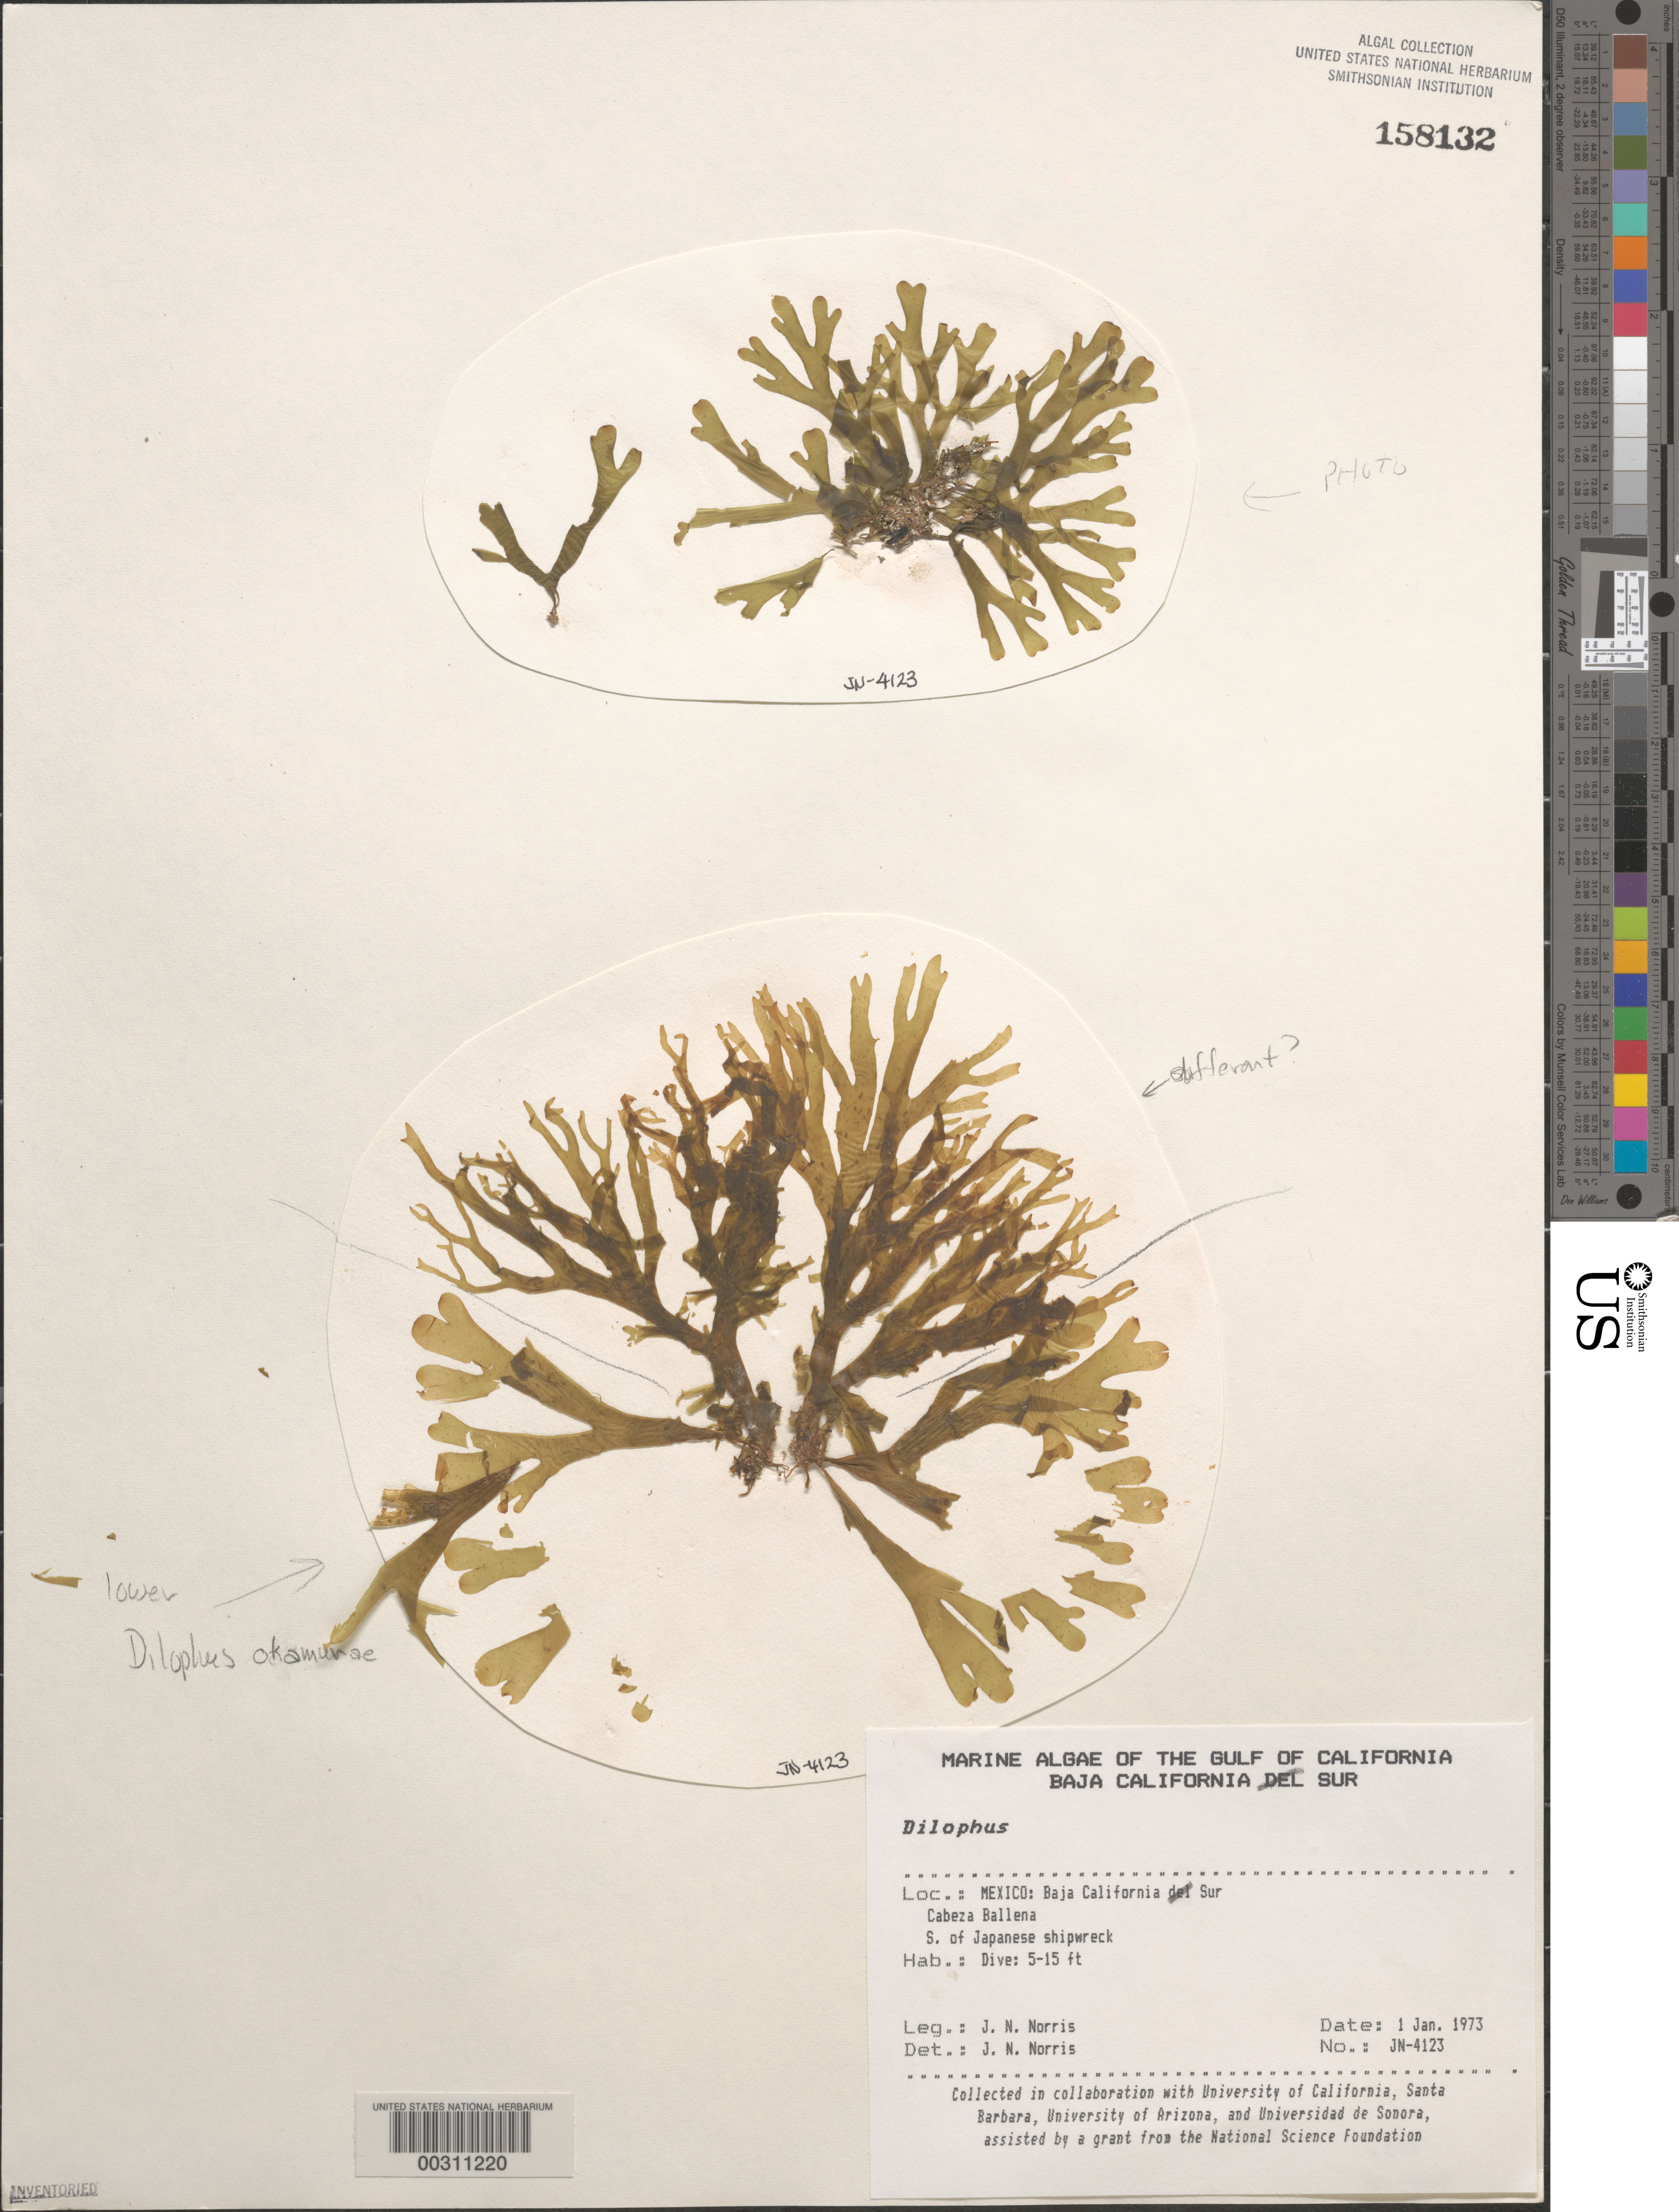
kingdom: Chromista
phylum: Ochrophyta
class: Phaeophyceae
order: Dictyotales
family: Dictyotaceae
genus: Dictyota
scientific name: Dictyota sp.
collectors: J. N. Norris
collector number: JN-4123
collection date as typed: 01 Jan 1973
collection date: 1973-01-01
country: Mexico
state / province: Baja California Sur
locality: Cabeza Ballena, south of Japanese shipwreck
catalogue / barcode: US 158132